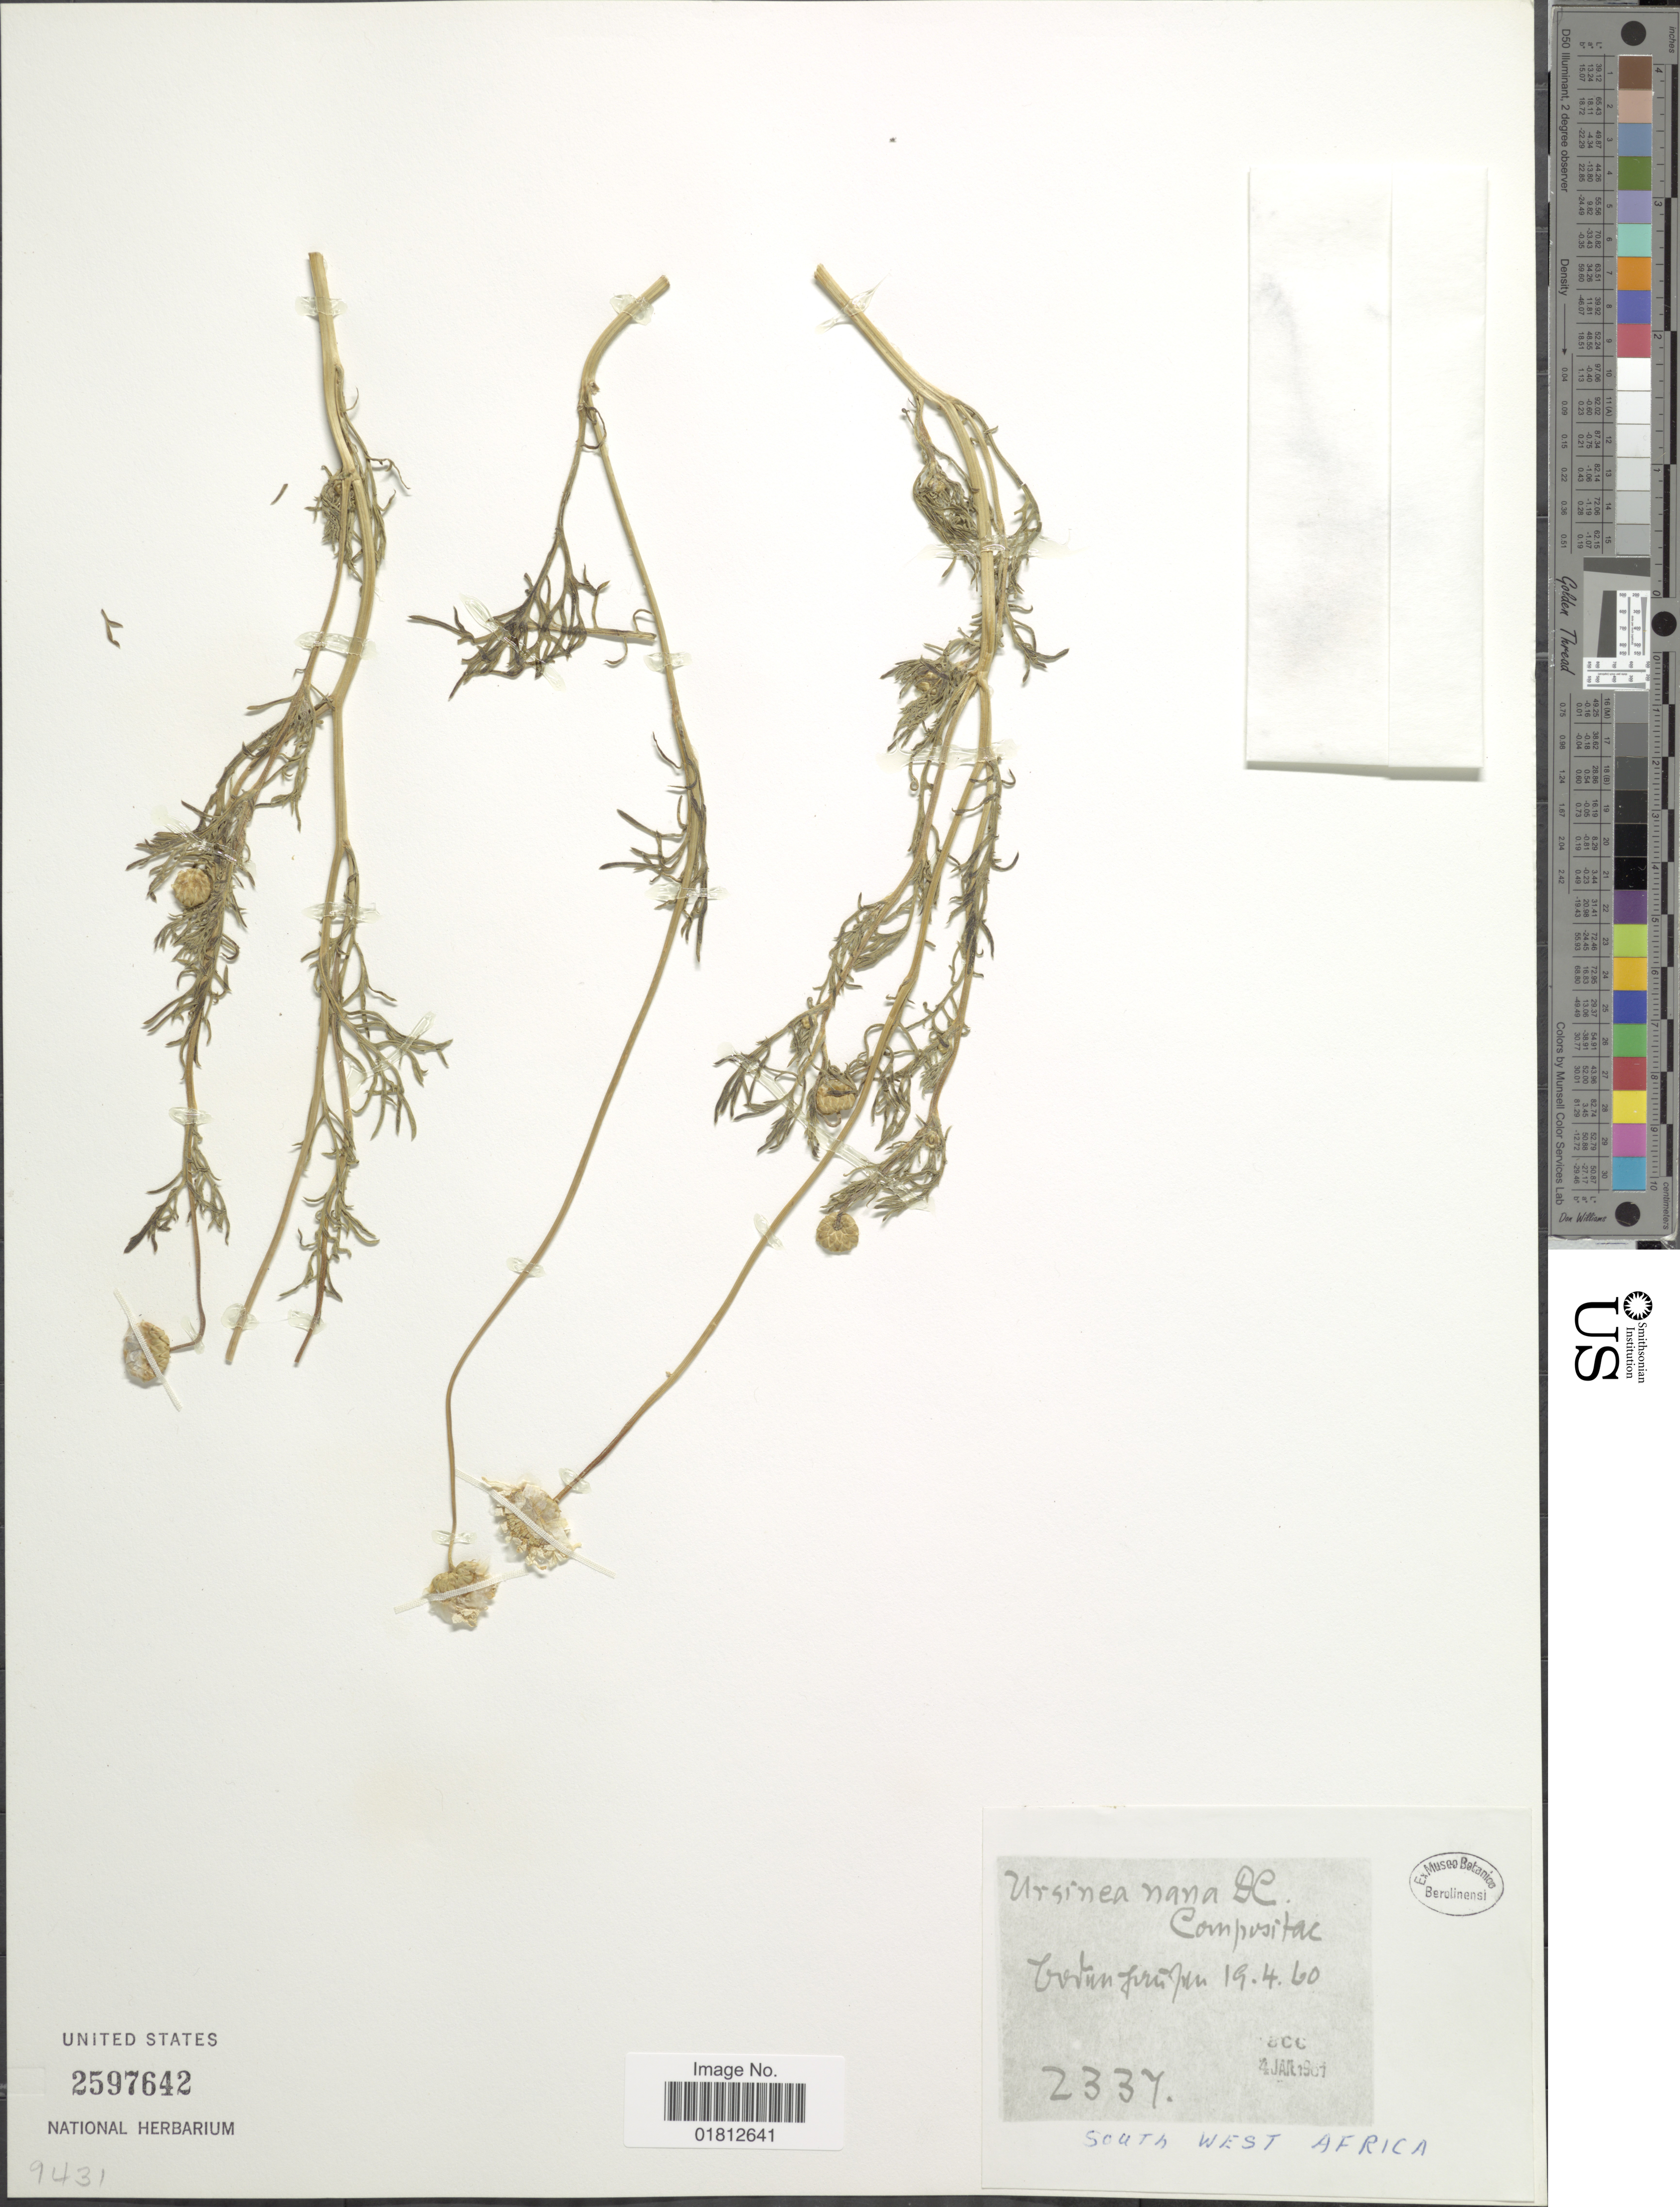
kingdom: Plantae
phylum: Tracheophyta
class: Magnoliopsida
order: Asterales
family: Asteraceae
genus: Ursinia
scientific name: Ursinia nana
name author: DC.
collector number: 2337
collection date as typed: Transcribed d/m/y: 19/4/60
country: Namibia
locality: South West Africa [illegible text].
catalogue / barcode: US 2597642